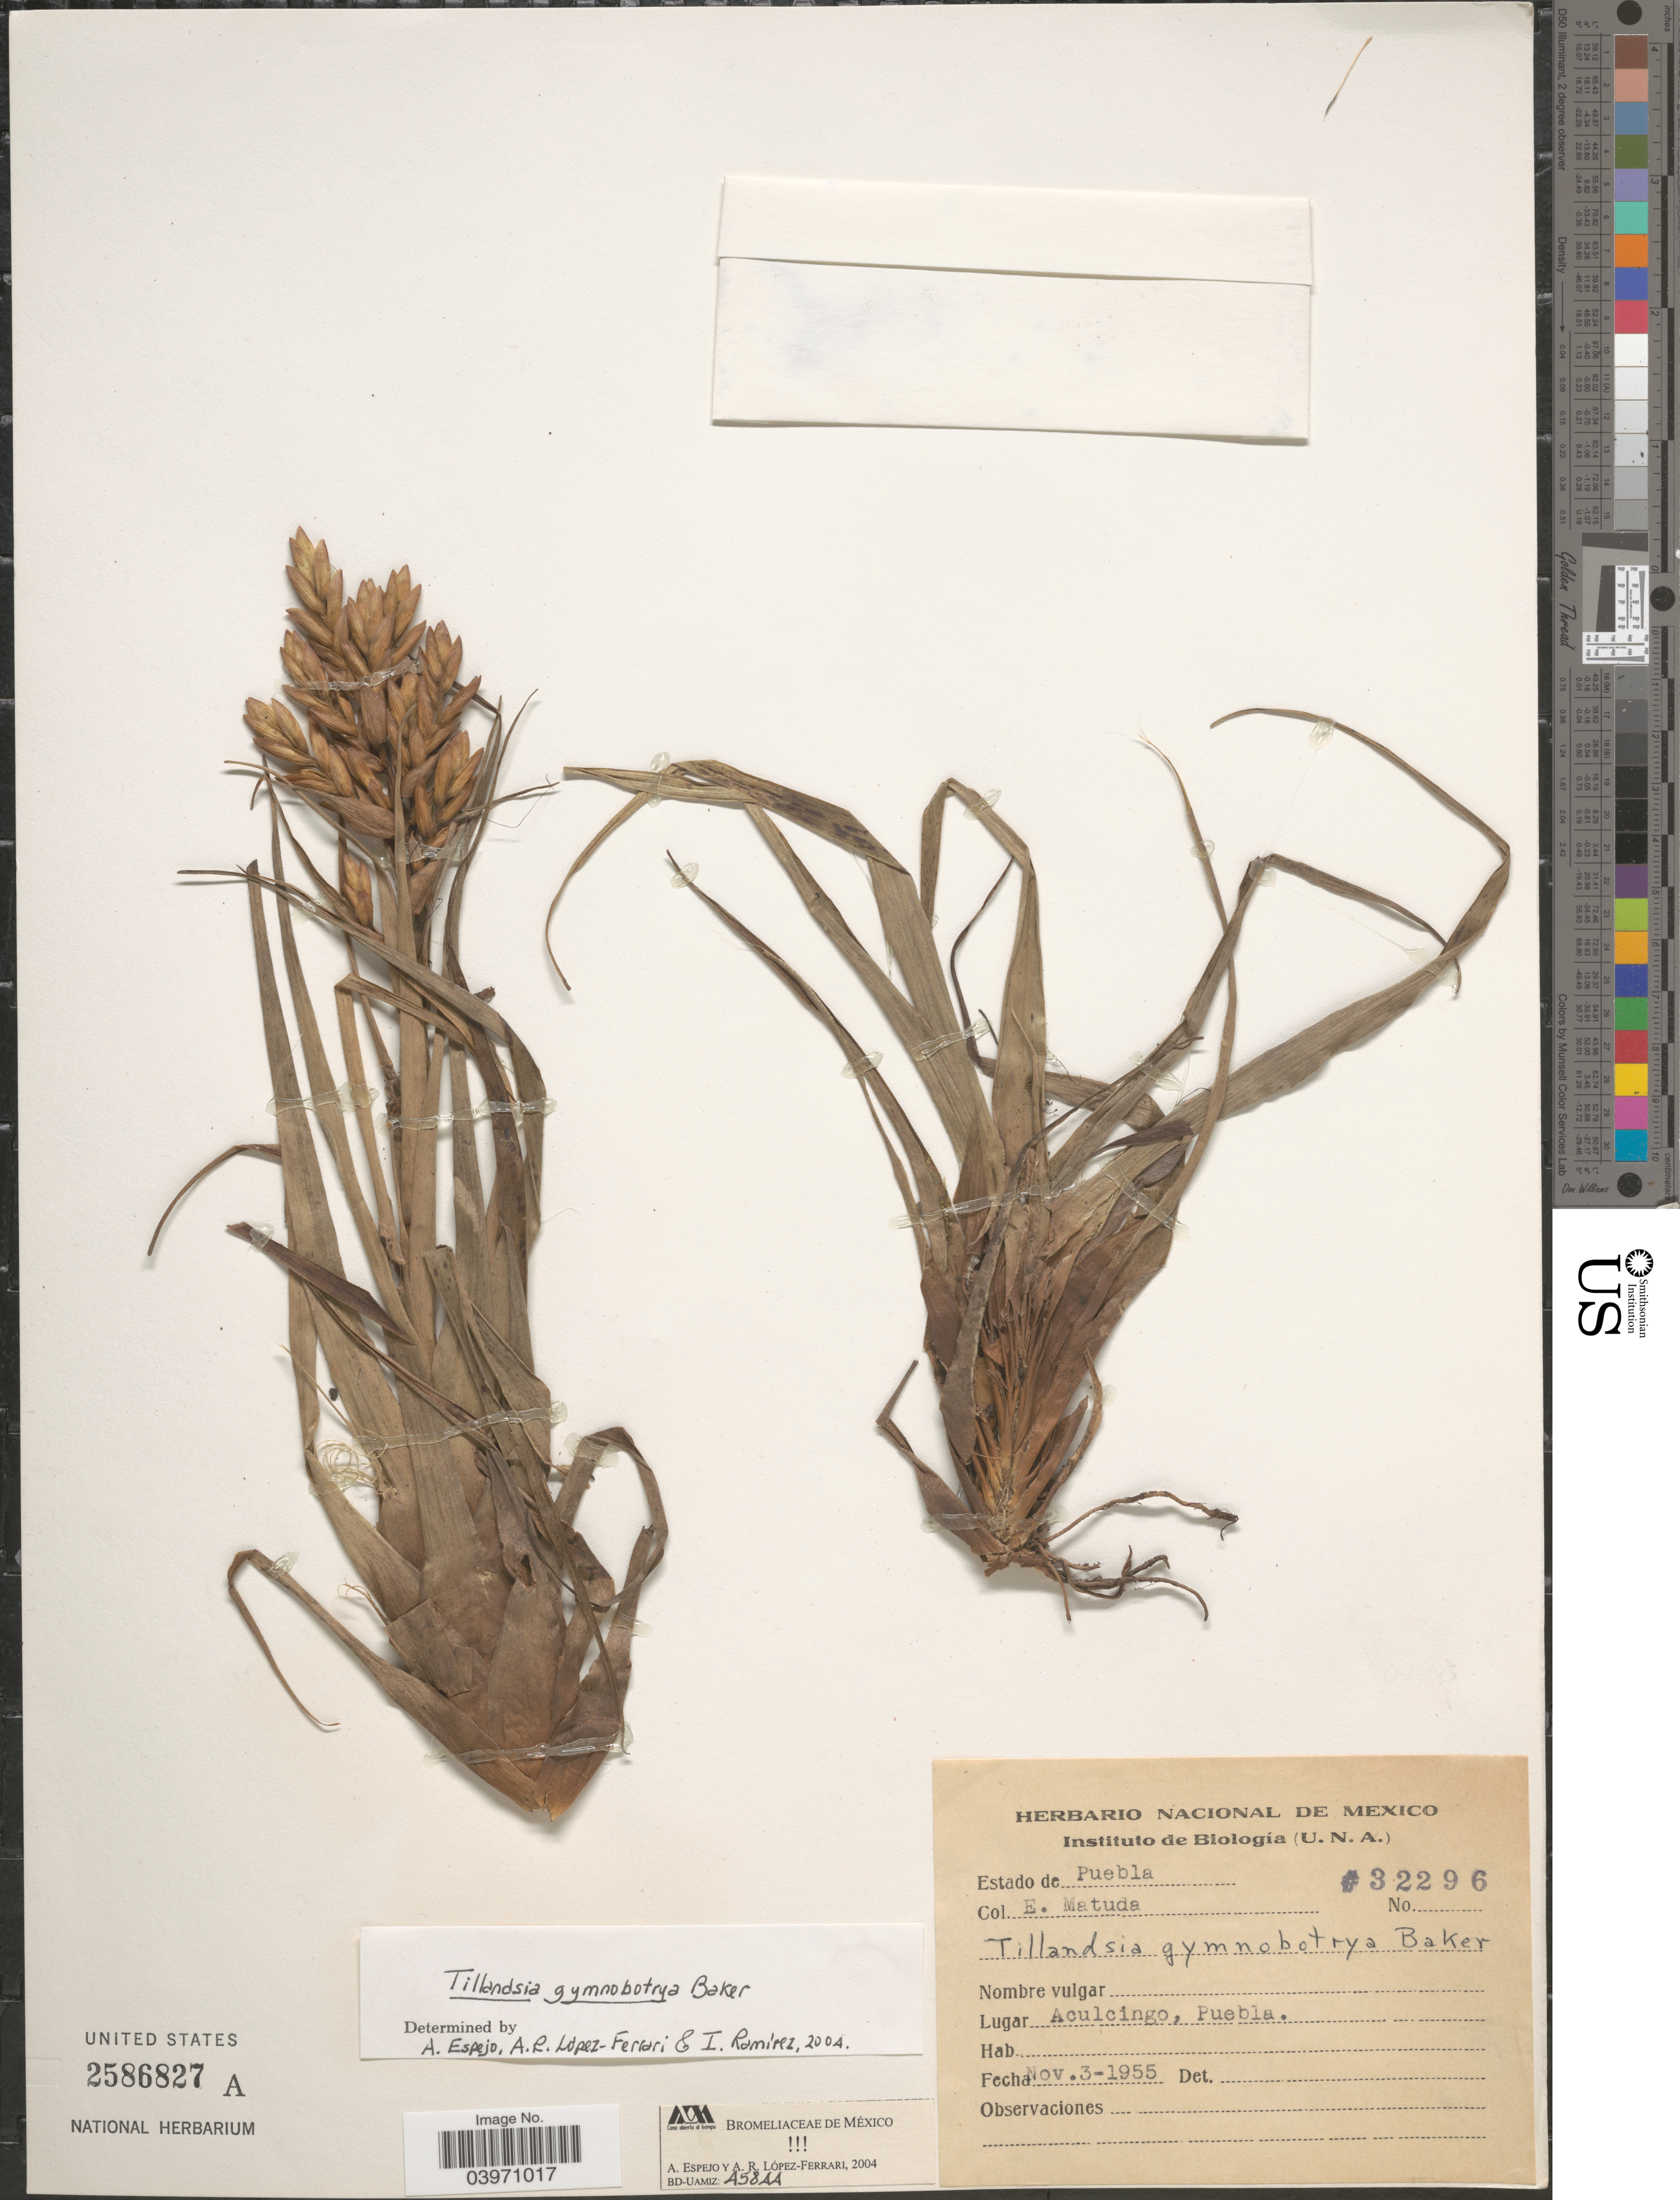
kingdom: Plantae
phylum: Tracheophyta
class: Liliopsida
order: Poales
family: Bromeliaceae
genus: Tillandsia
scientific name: Tillandsia gymnobotrya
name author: Baker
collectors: E. Matuda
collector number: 32296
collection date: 1955-11-03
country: Mexico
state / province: Puebla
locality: Aculcingo, Puebla.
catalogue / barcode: US 2586827A